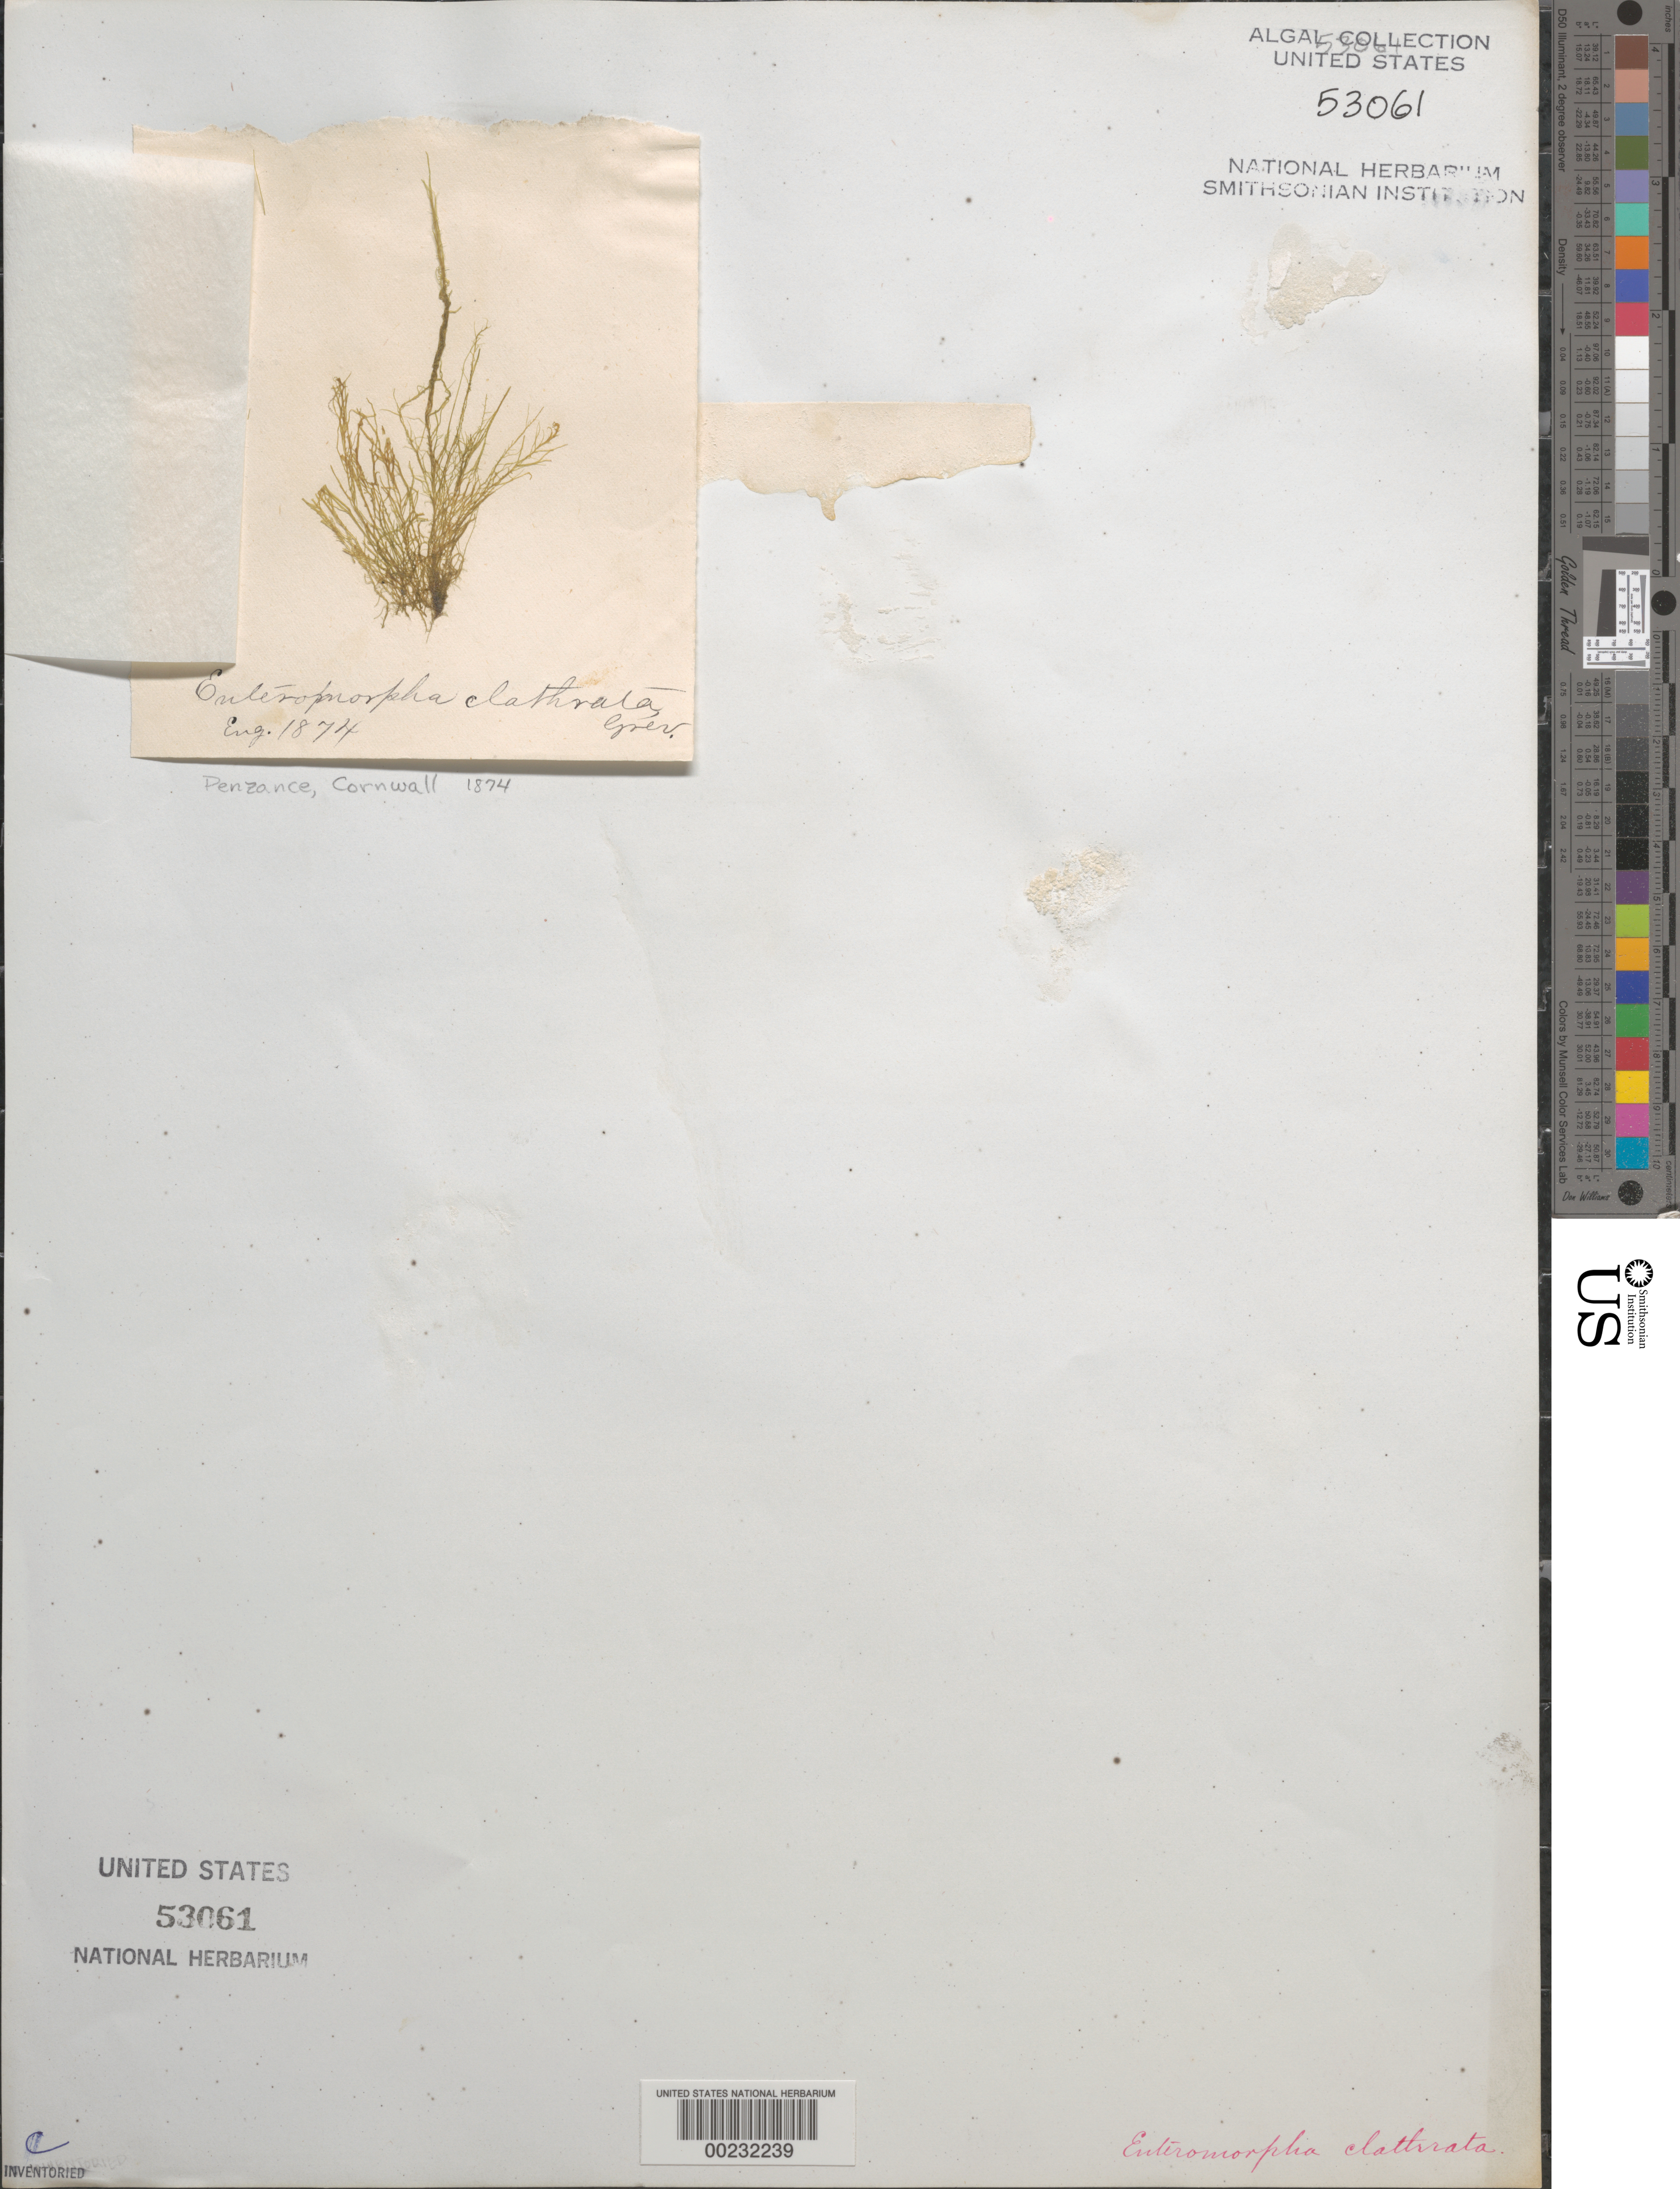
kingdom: Plantae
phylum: Chlorophyta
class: Ulvophyceae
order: Bryopsidales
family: Caulerpaceae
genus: Caulerpa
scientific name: Caulerpa chemnitzia var. vanbossae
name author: (Setch. & N.L. Gardner) Fern.-Garcia & Riosm.-Rod.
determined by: Algae name updating Project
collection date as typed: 1874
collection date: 1874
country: United Kingdom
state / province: England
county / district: Cornwall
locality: Penzance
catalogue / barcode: US 53061